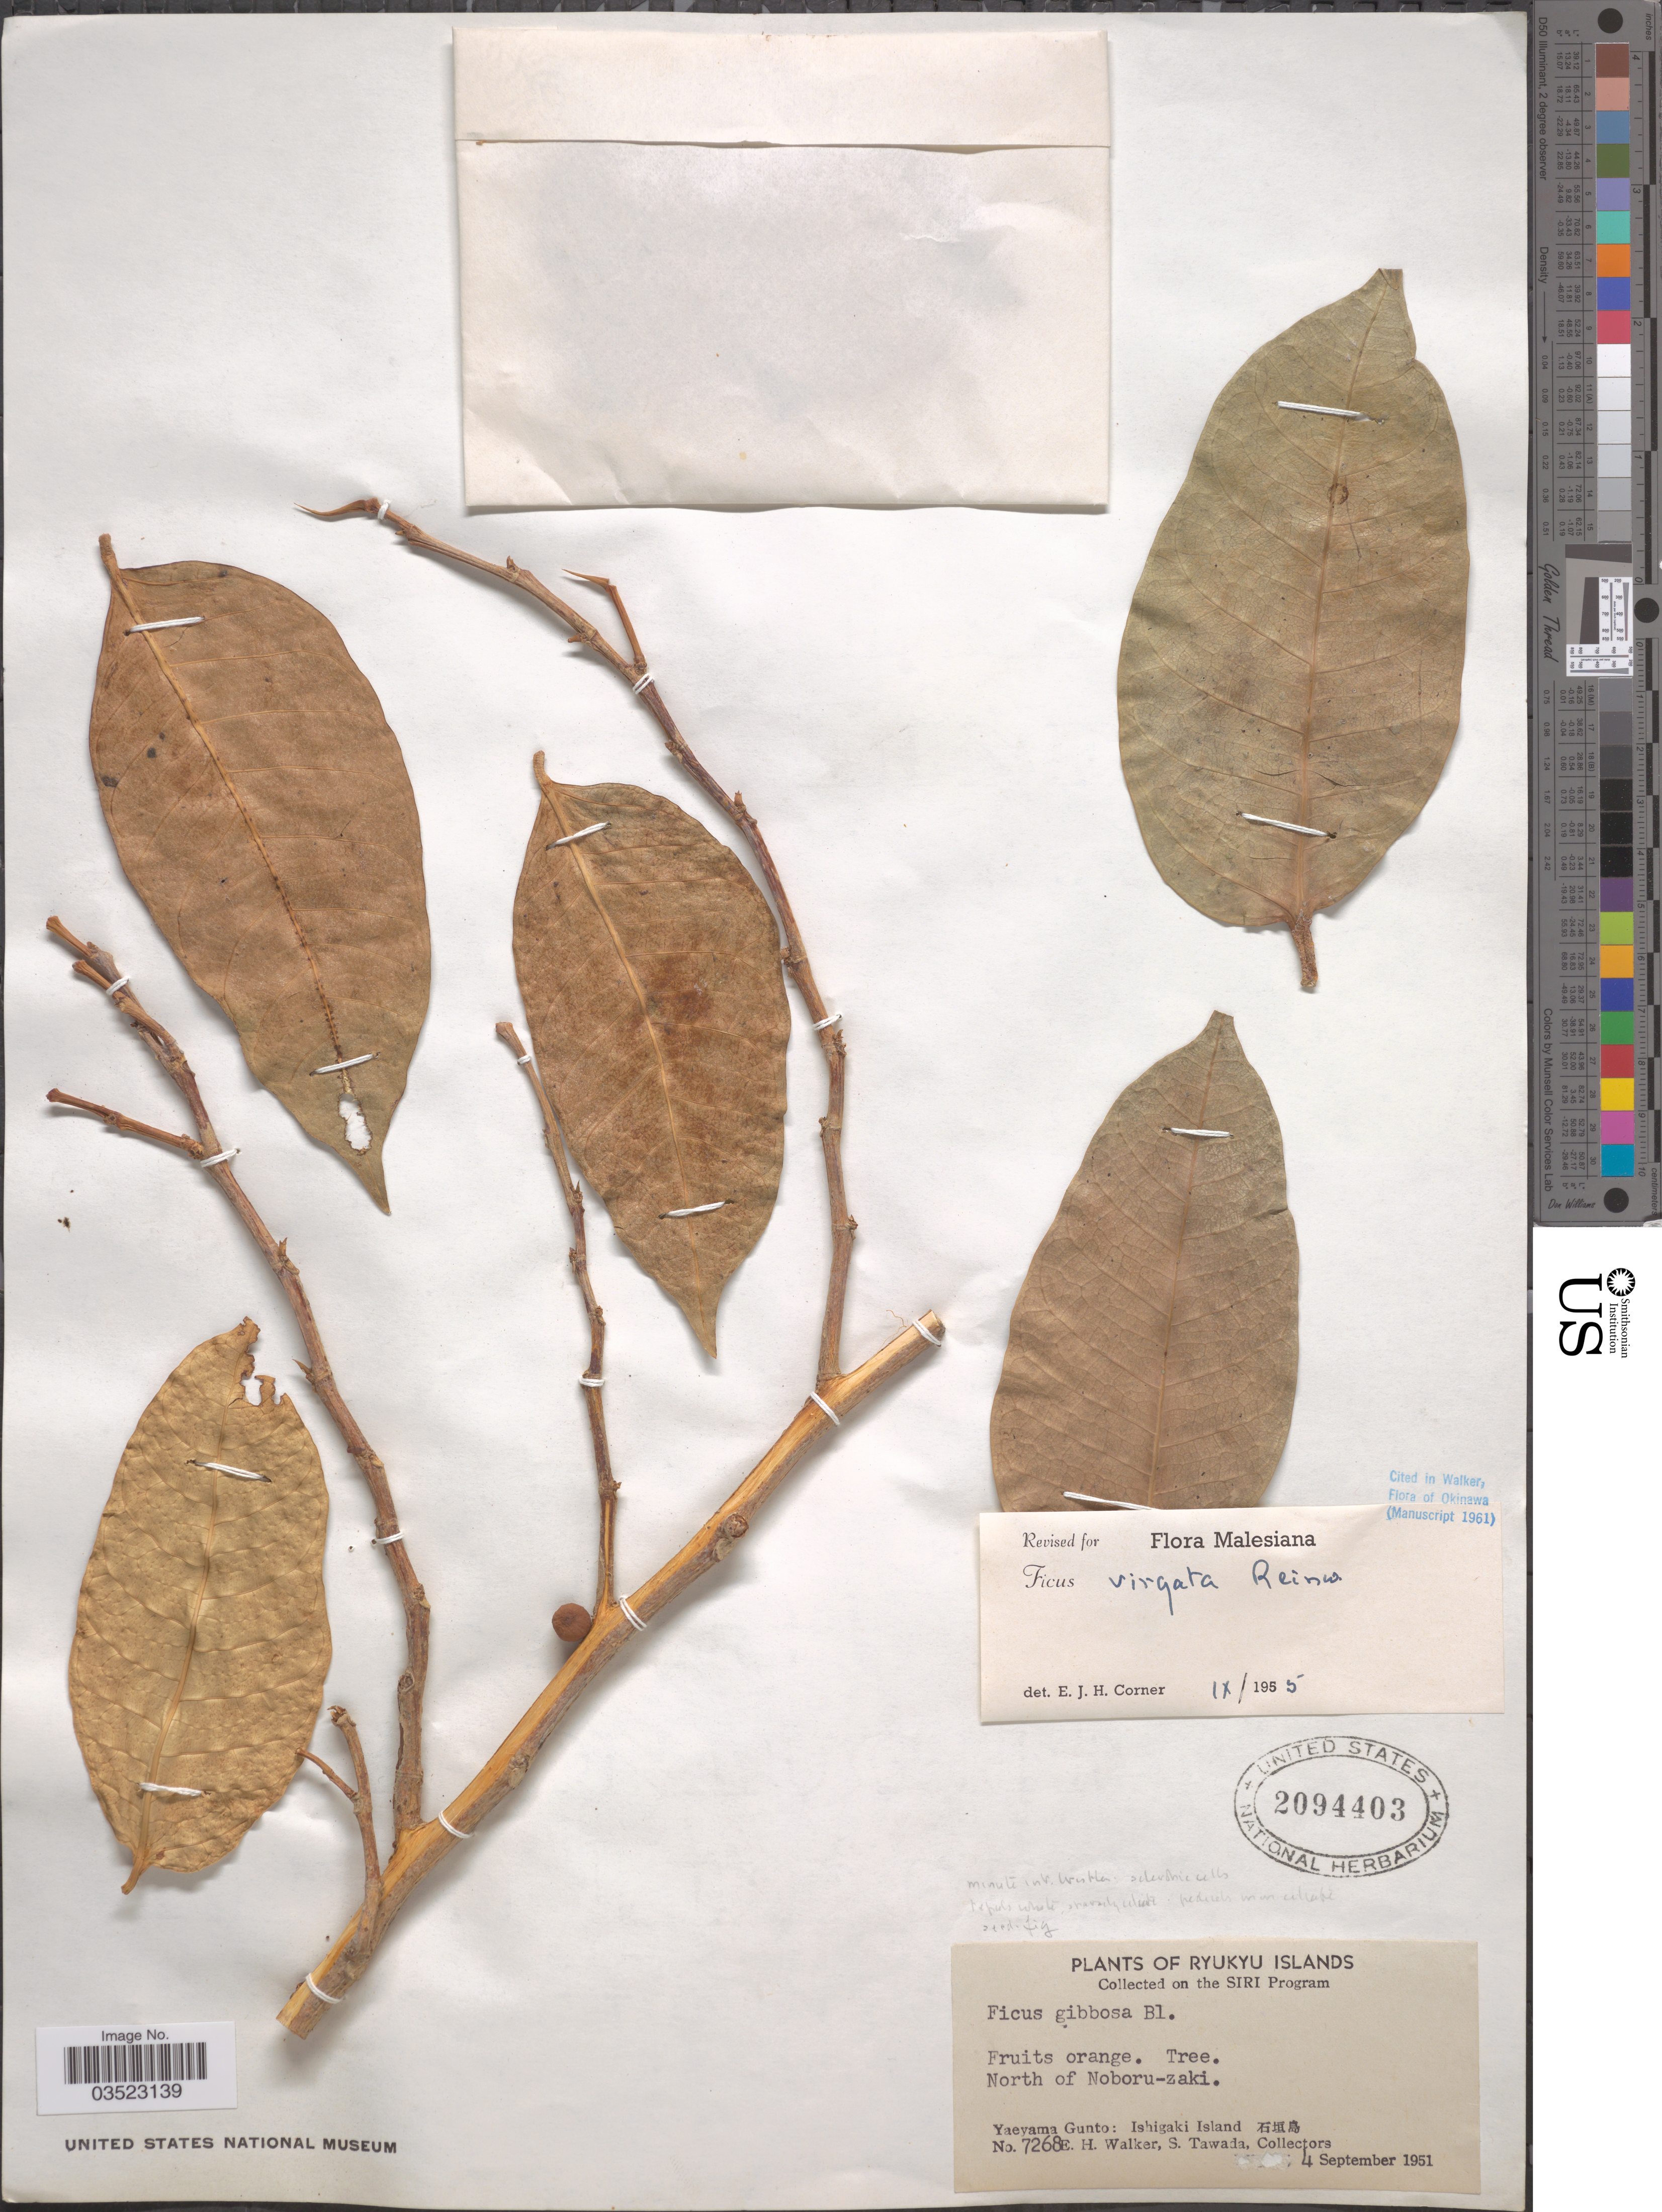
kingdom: Plantae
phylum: Tracheophyta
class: Magnoliopsida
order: Rosales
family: Moraceae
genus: Ficus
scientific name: Ficus virgata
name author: Reinw.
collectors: E. H. Walker & S. Tawada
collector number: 7268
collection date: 1951-09-04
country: Japan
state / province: Okinawa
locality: Ryukyu Islands. North of Noboru-zaki. Yaeyama Gunto: Ishigaki Island X.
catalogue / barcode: US 2094403